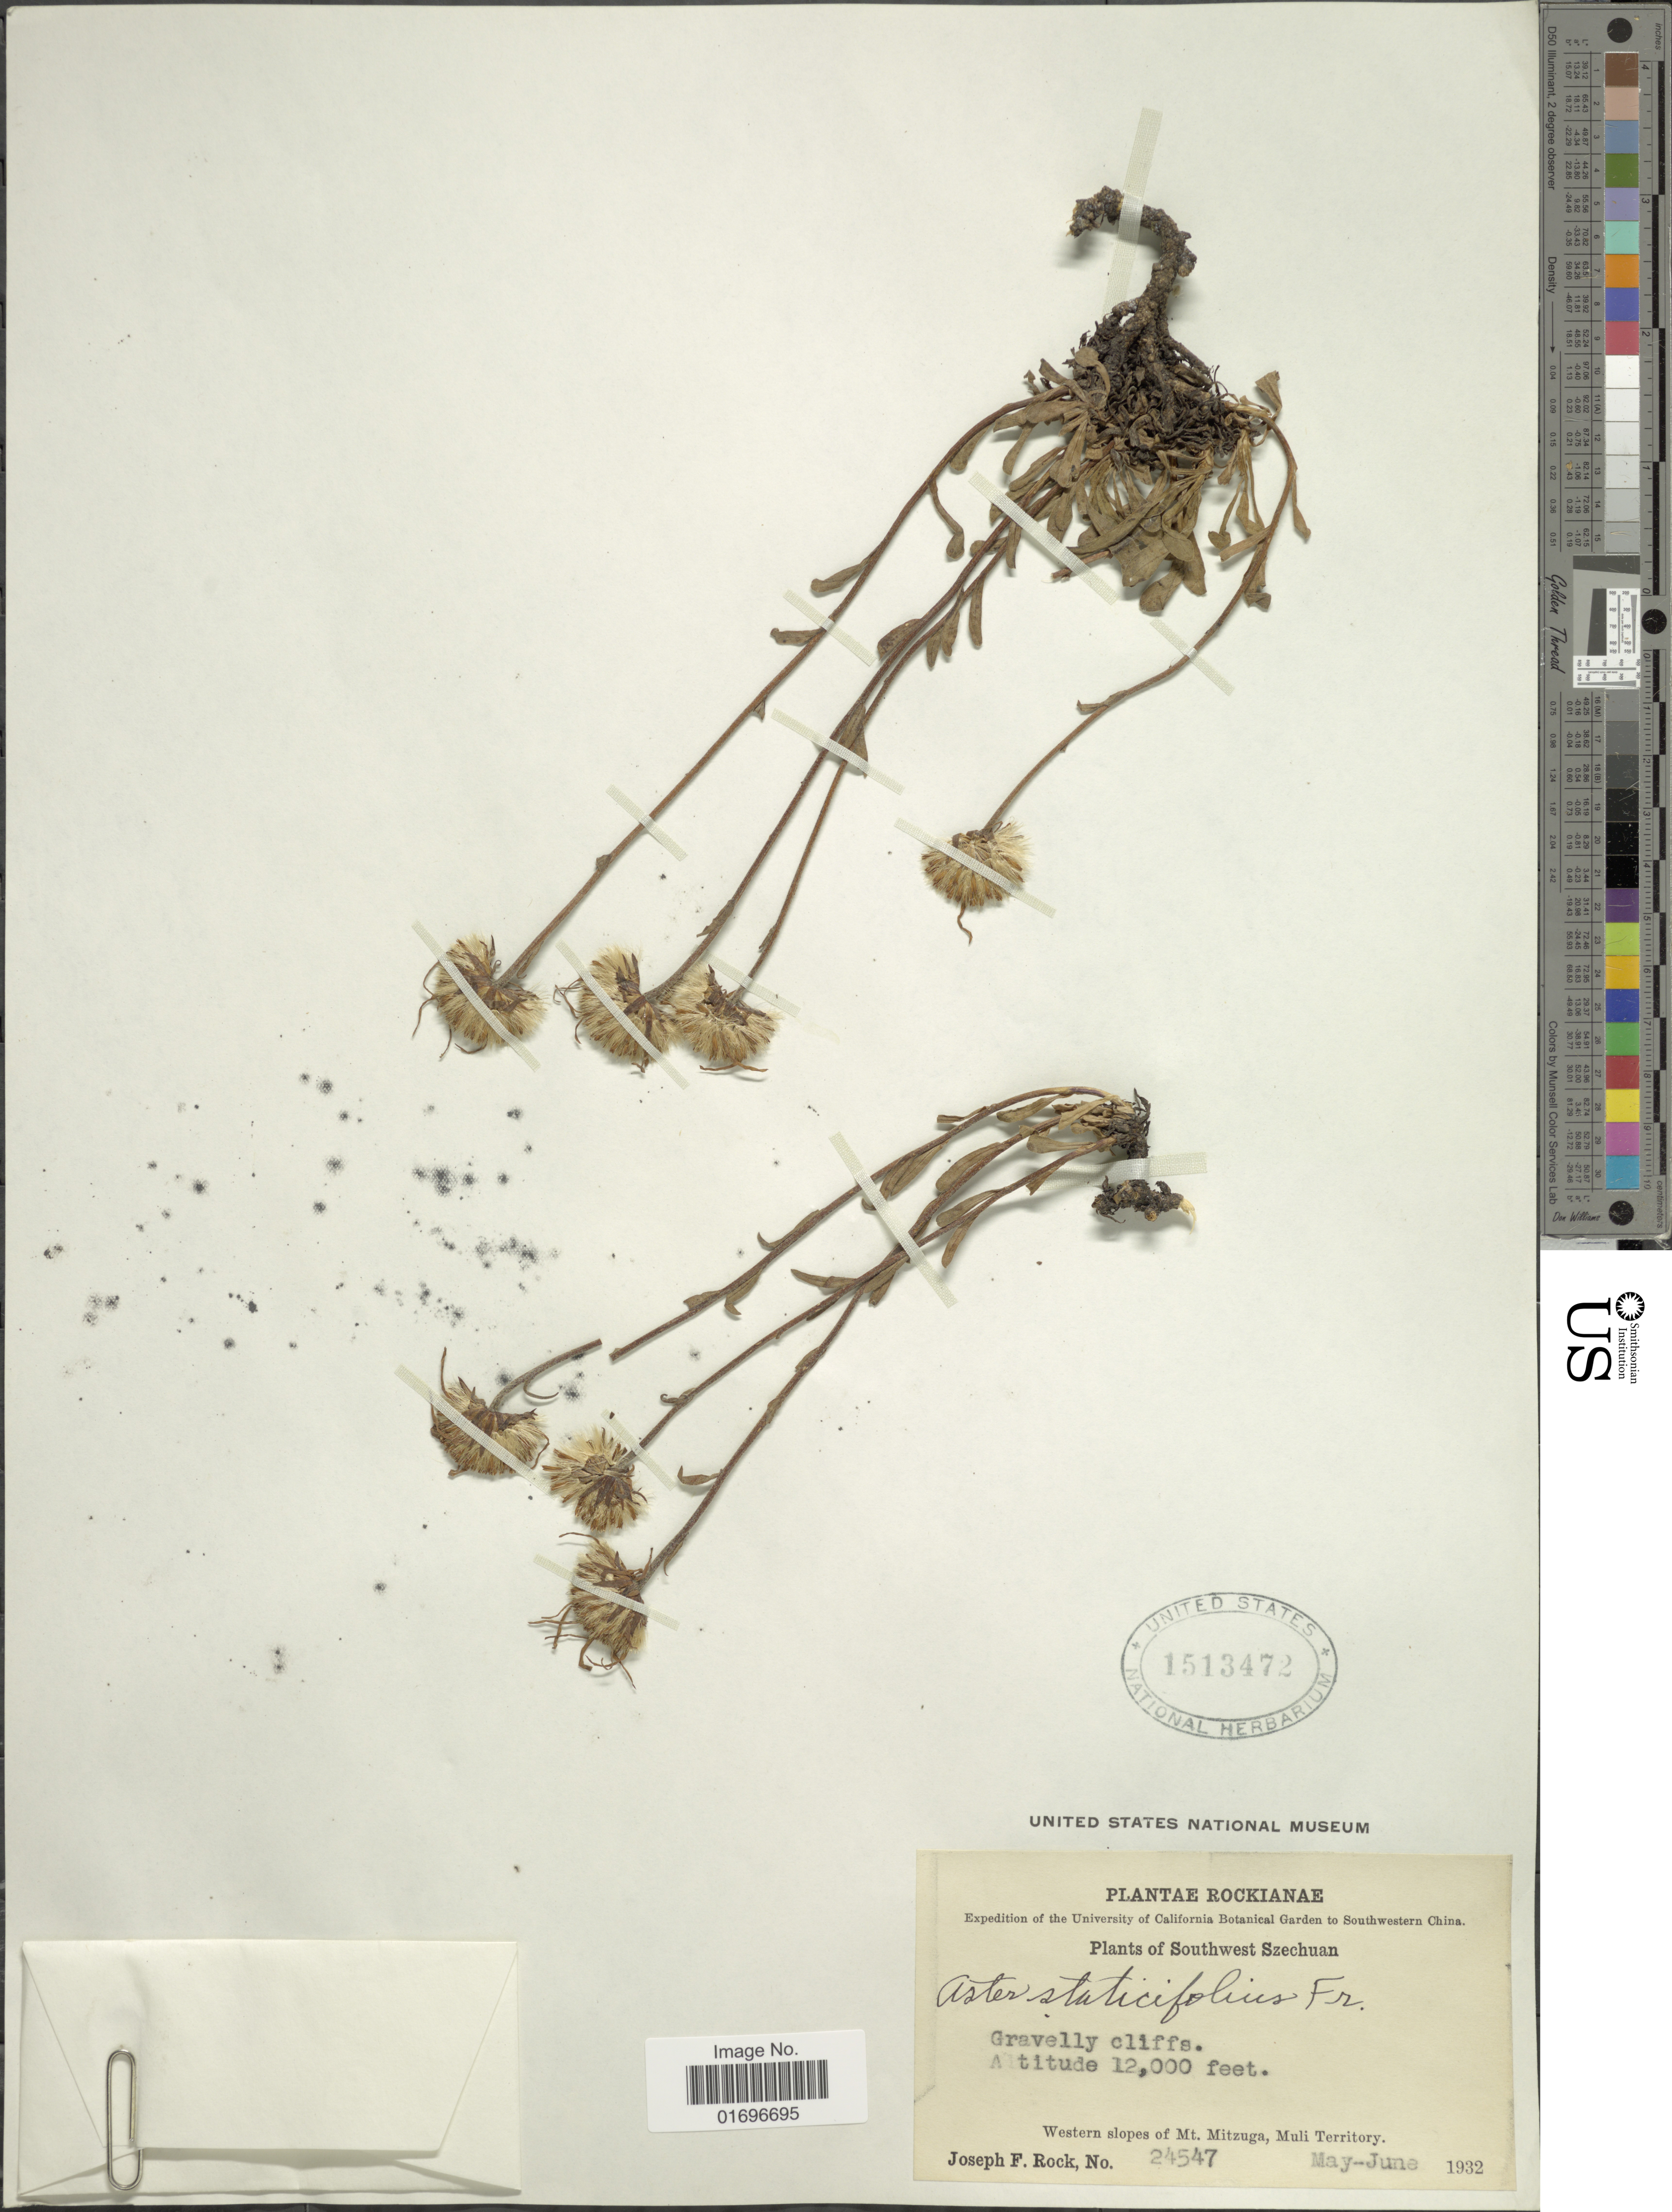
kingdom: Plantae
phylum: Tracheophyta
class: Magnoliopsida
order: Asterales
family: Asteraceae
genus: Aster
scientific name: Aster staticifolius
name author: Franch.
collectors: J. F. Rock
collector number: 24547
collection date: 1932-05/1932-06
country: China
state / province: Sichuan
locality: Rockianae. Southwestern China. Southwest Szechuan. Western slopes of Mt. Mitzuga, Muli Territory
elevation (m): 3658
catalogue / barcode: US 1513472